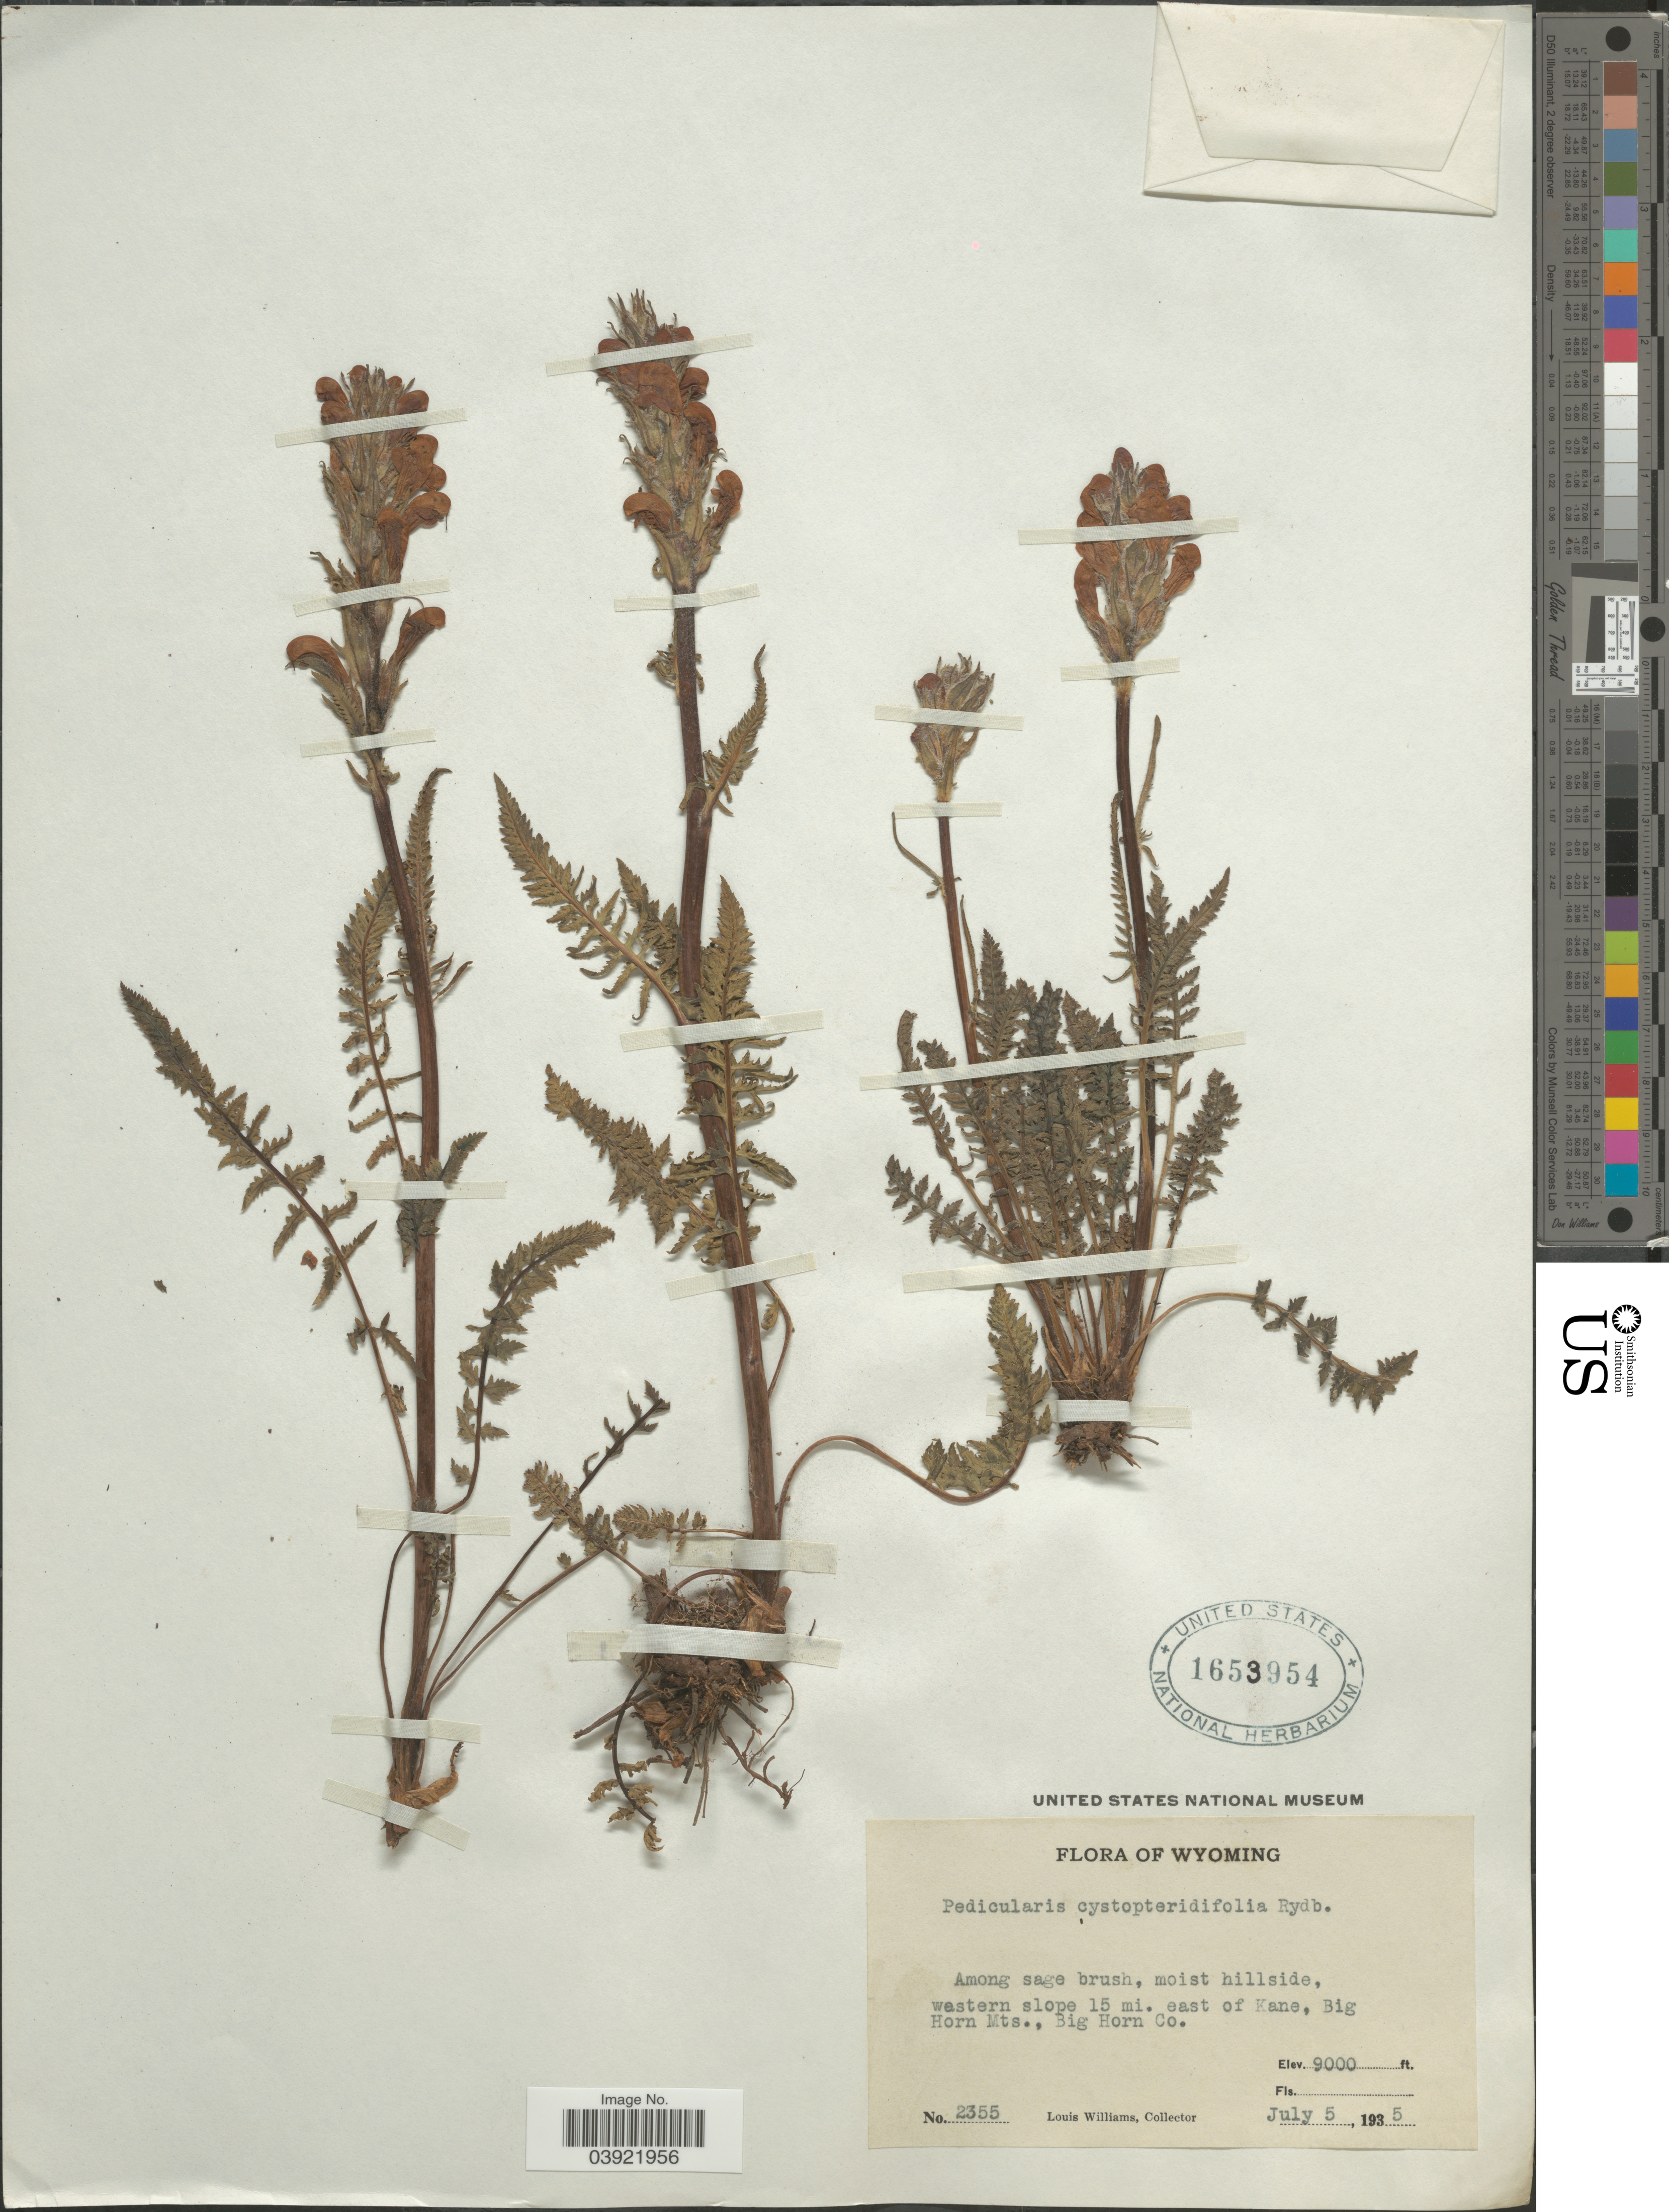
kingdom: Plantae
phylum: Tracheophyta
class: Magnoliopsida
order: Lamiales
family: Orobanchaceae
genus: Pedicularis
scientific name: Pedicularis cystopteridifolia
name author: Rydb.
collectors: L. O. Williams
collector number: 2355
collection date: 1935-07-05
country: United States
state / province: Wyoming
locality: Western slope 15 mi. east of Kane, Big Horn Mts., Big Horn Co.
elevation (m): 2743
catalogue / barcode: US 1653954